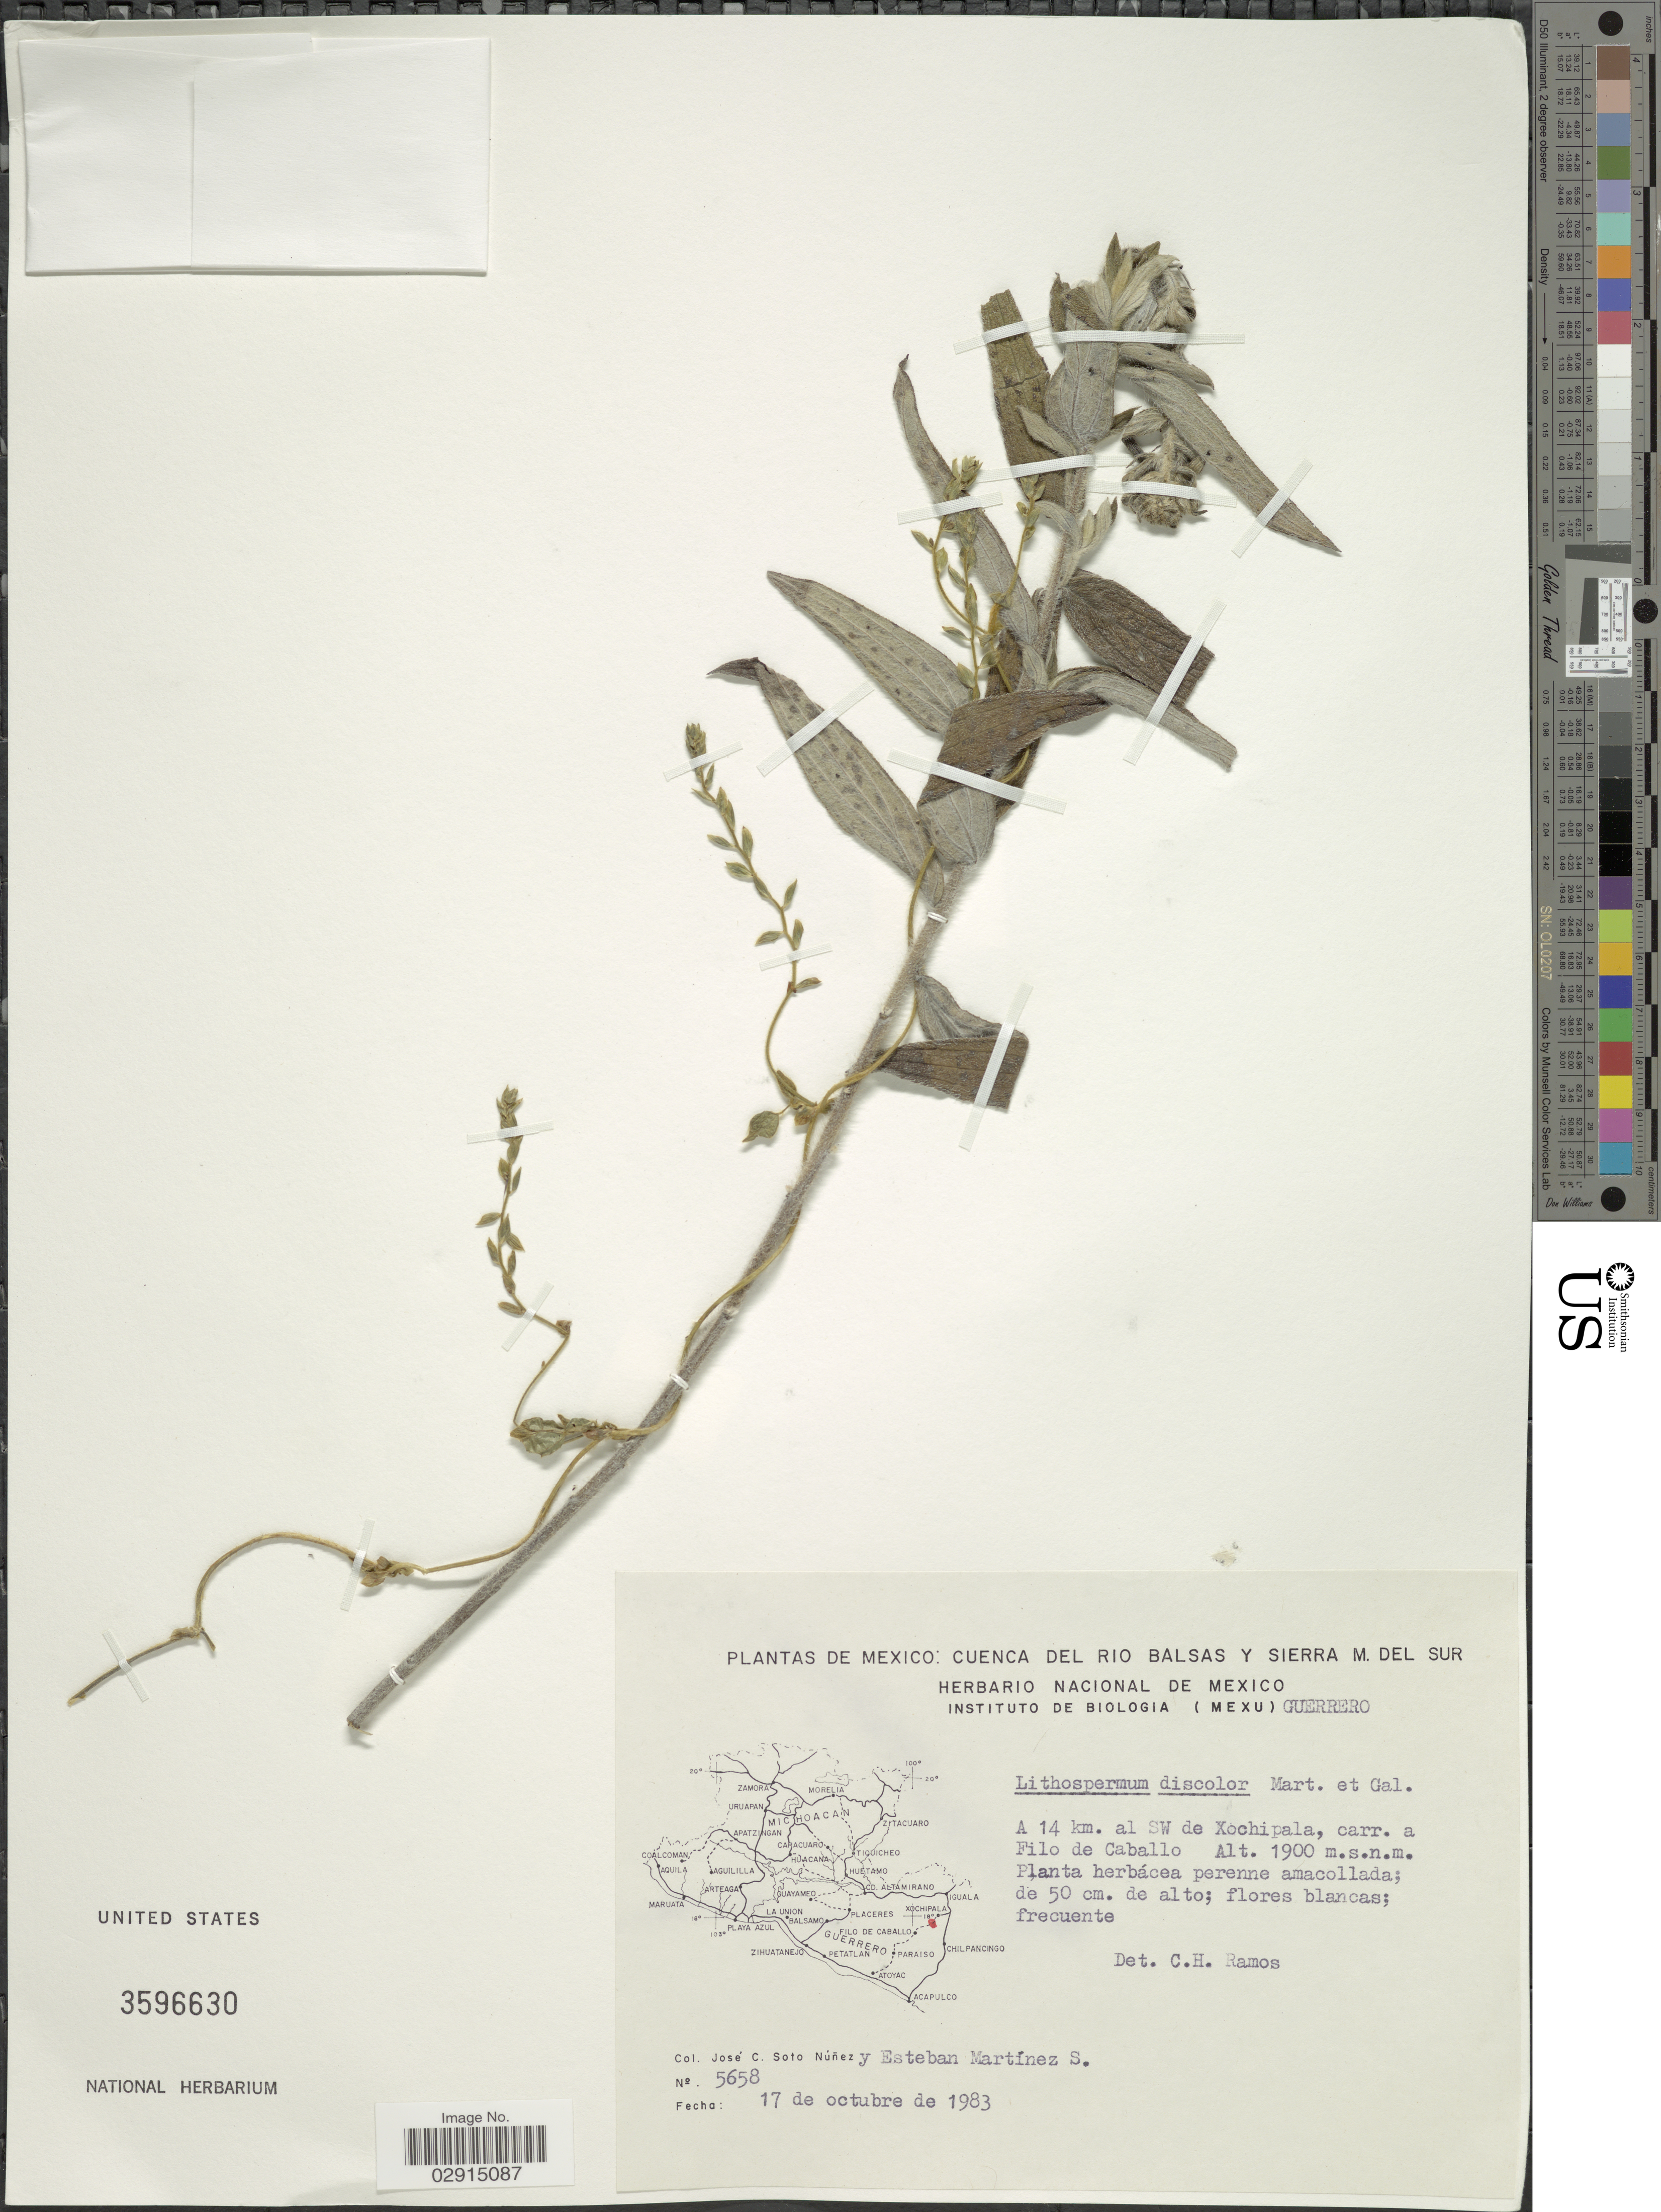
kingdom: Plantae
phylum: Tracheophyta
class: Magnoliopsida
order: Boraginales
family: Boraginaceae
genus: Lithospermum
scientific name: Lithospermum discolor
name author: M. Martens & Galeotti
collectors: J. Soto & E. M. Martínez S.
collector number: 5658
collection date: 1983-10-17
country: Mexico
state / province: Guerrero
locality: A 14 km. al SW de Xochipala, carr. a Filo de Caballo.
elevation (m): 1900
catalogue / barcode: US 3596630